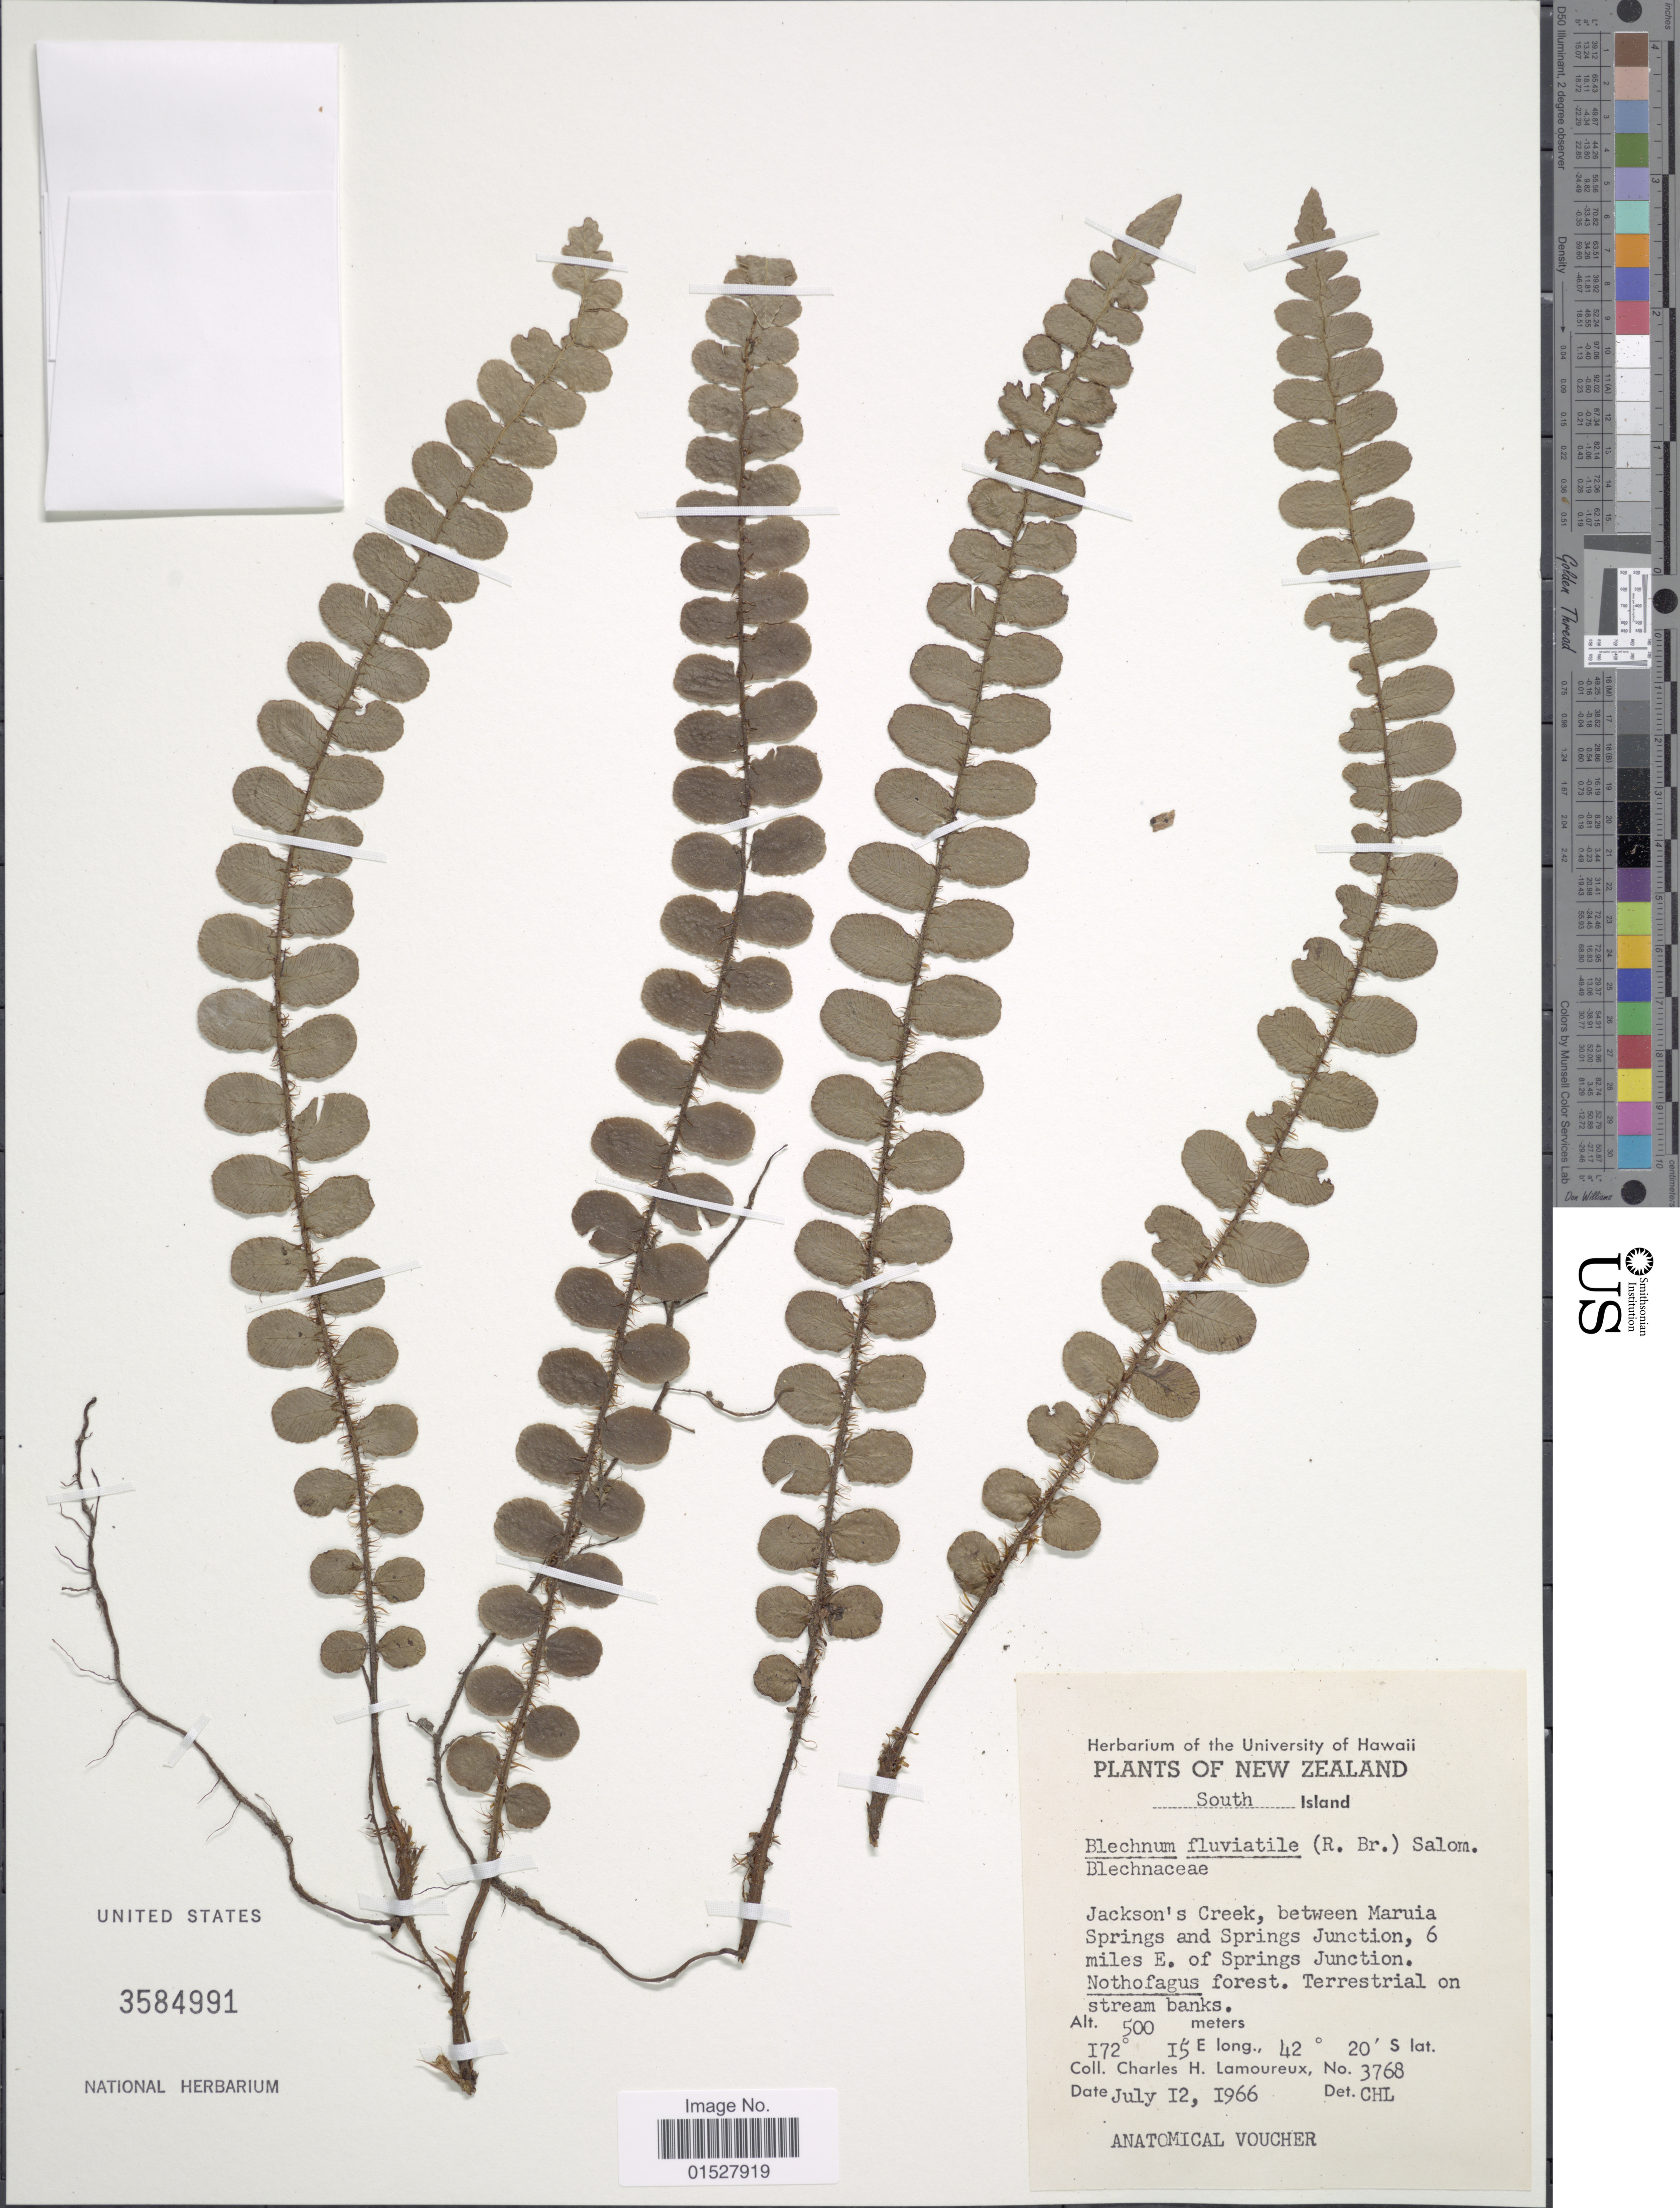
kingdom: Plantae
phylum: Tracheophyta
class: Polypodiopsida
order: Polypodiales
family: Blechnaceae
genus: Blechnum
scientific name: Blechnum fluviatile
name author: (R. Br.) E.J. Lowe ex Salomon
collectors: C. Lamourex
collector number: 3768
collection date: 1966-07-12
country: New Zealand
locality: South Island, Jackson's Creek, between Maruia Springs and Springs Junction, 6 miles E. of Springs Junction.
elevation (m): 500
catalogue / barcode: US 3584991